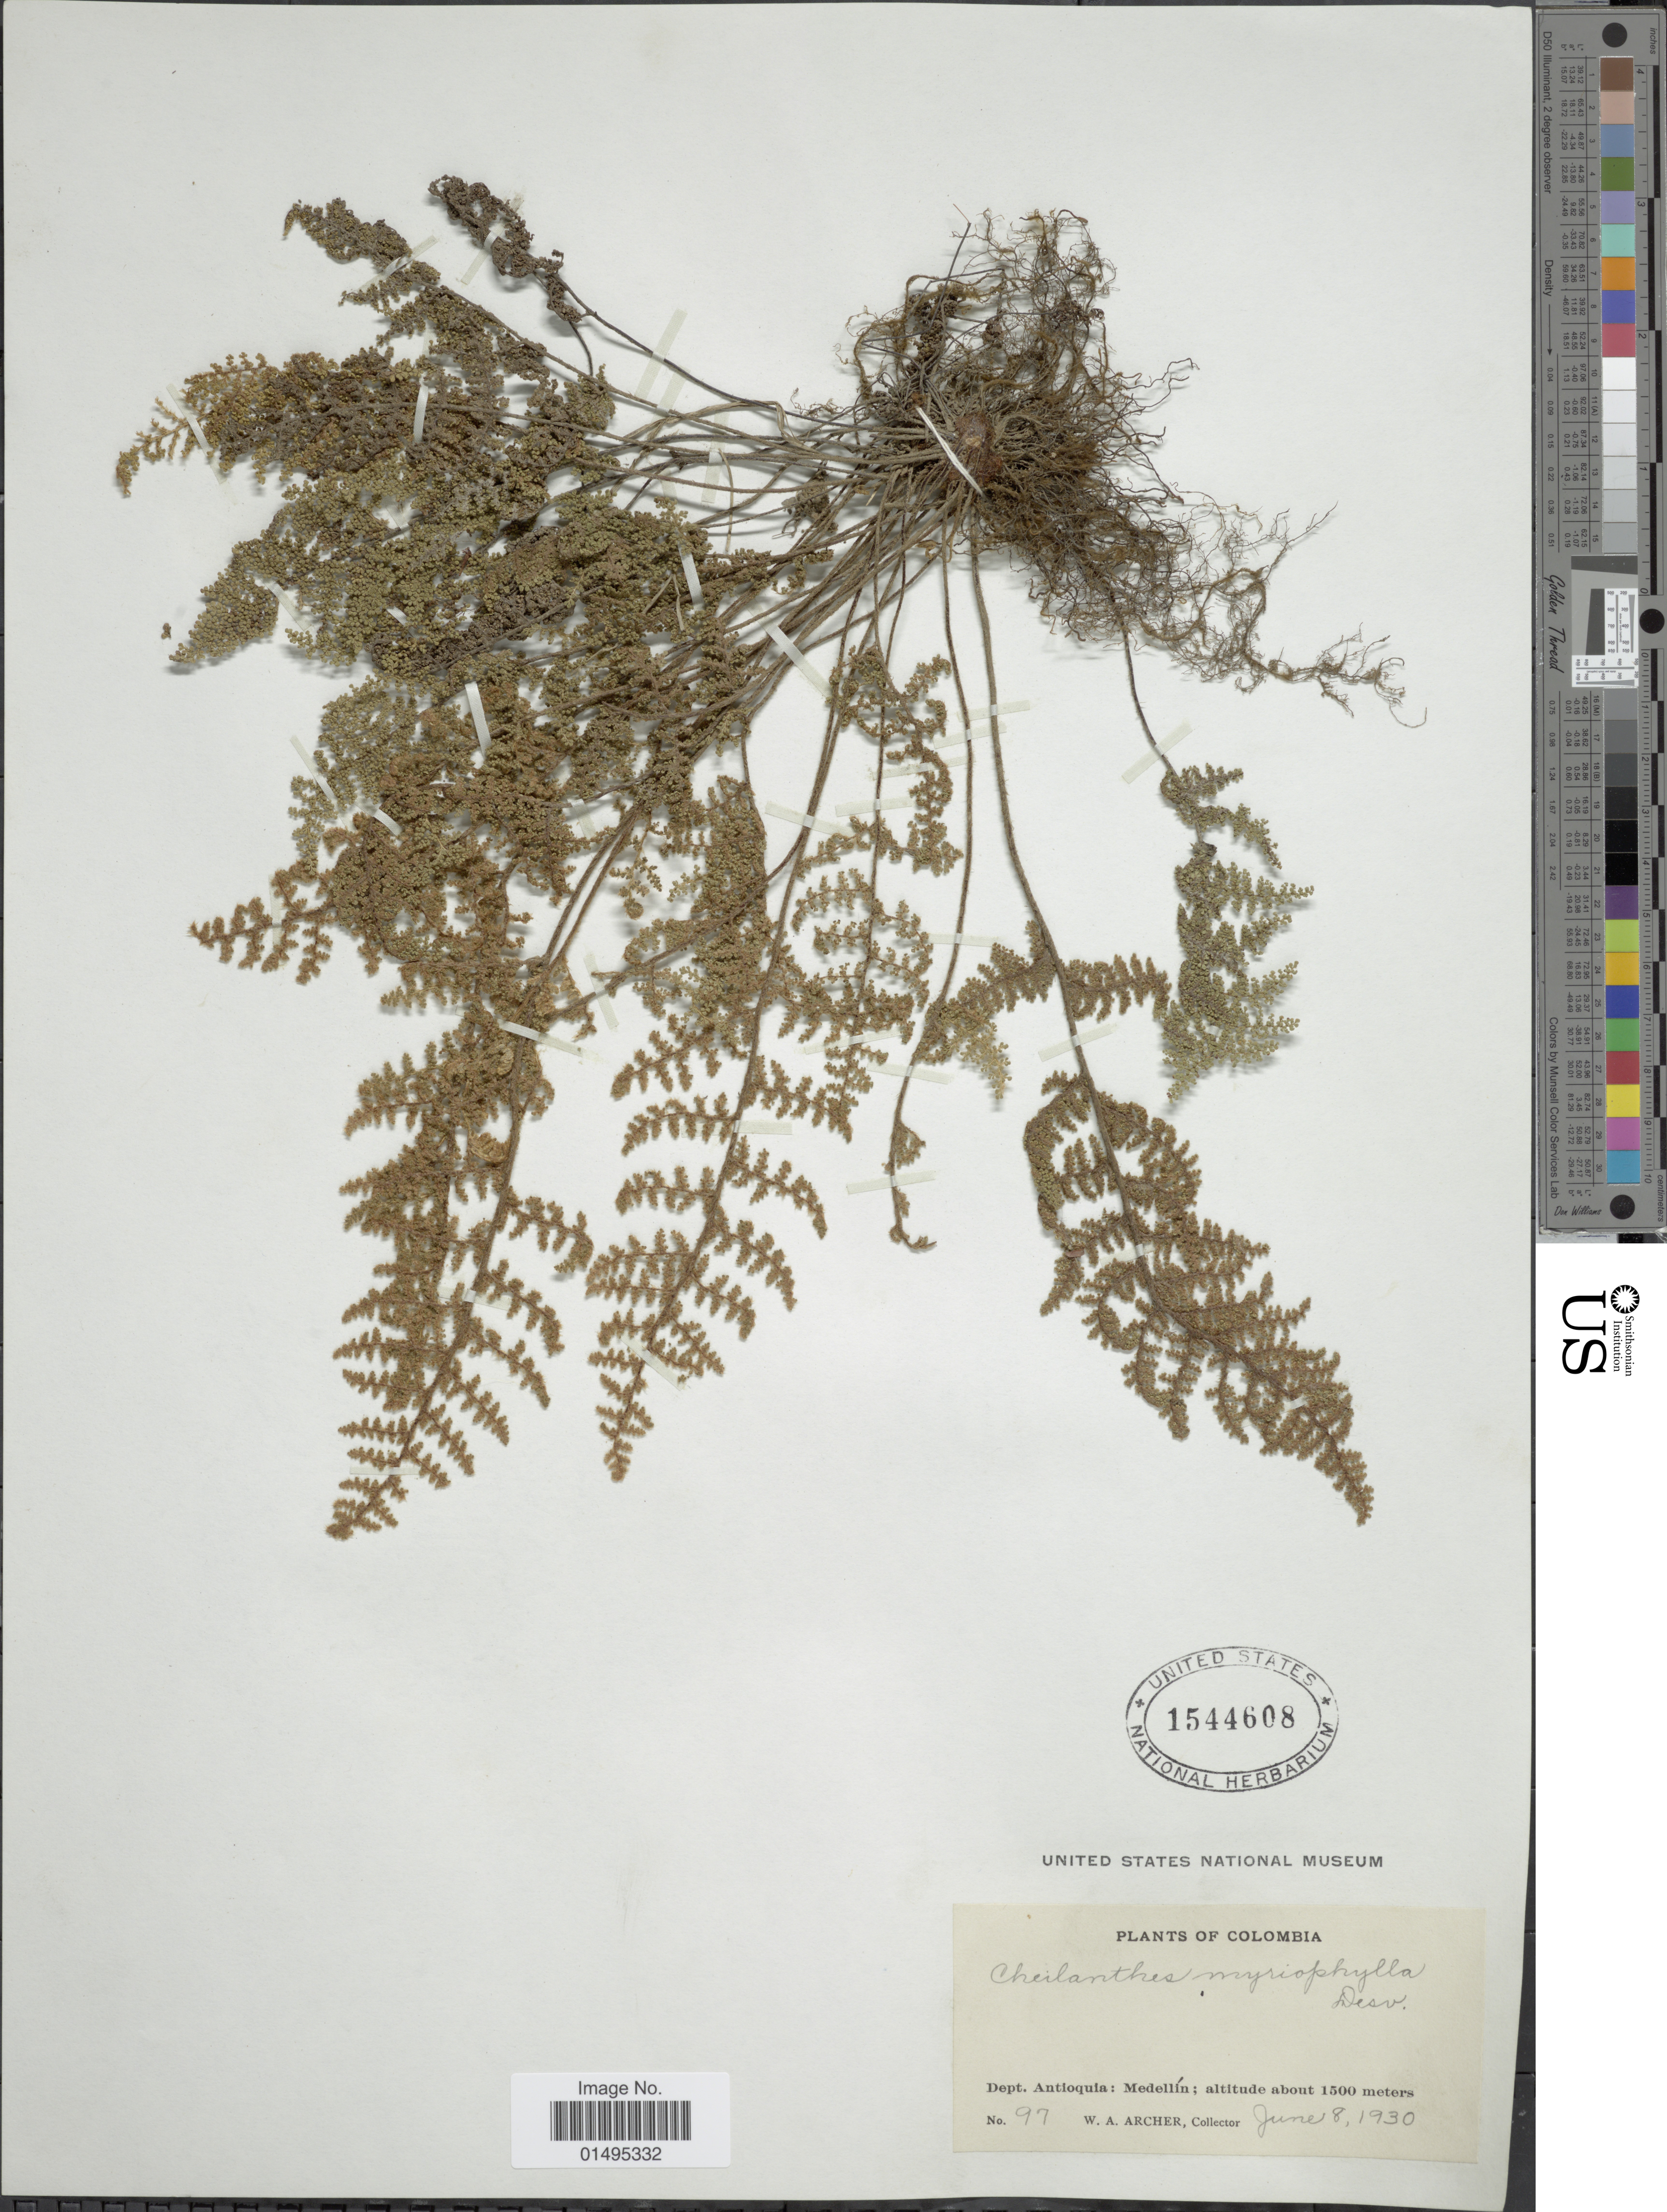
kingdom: Plantae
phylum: Tracheophyta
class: Polypodiopsida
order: Polypodiales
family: Pteridaceae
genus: Myriopteris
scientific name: Myriopteris myriophylla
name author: (Desv.) J. Sm.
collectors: W. A. Archer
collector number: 97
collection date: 1930-06-08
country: Colombia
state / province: Antioquia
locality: Colombia. Dept. Antioquia: Medellin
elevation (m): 1500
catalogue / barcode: US 1544608